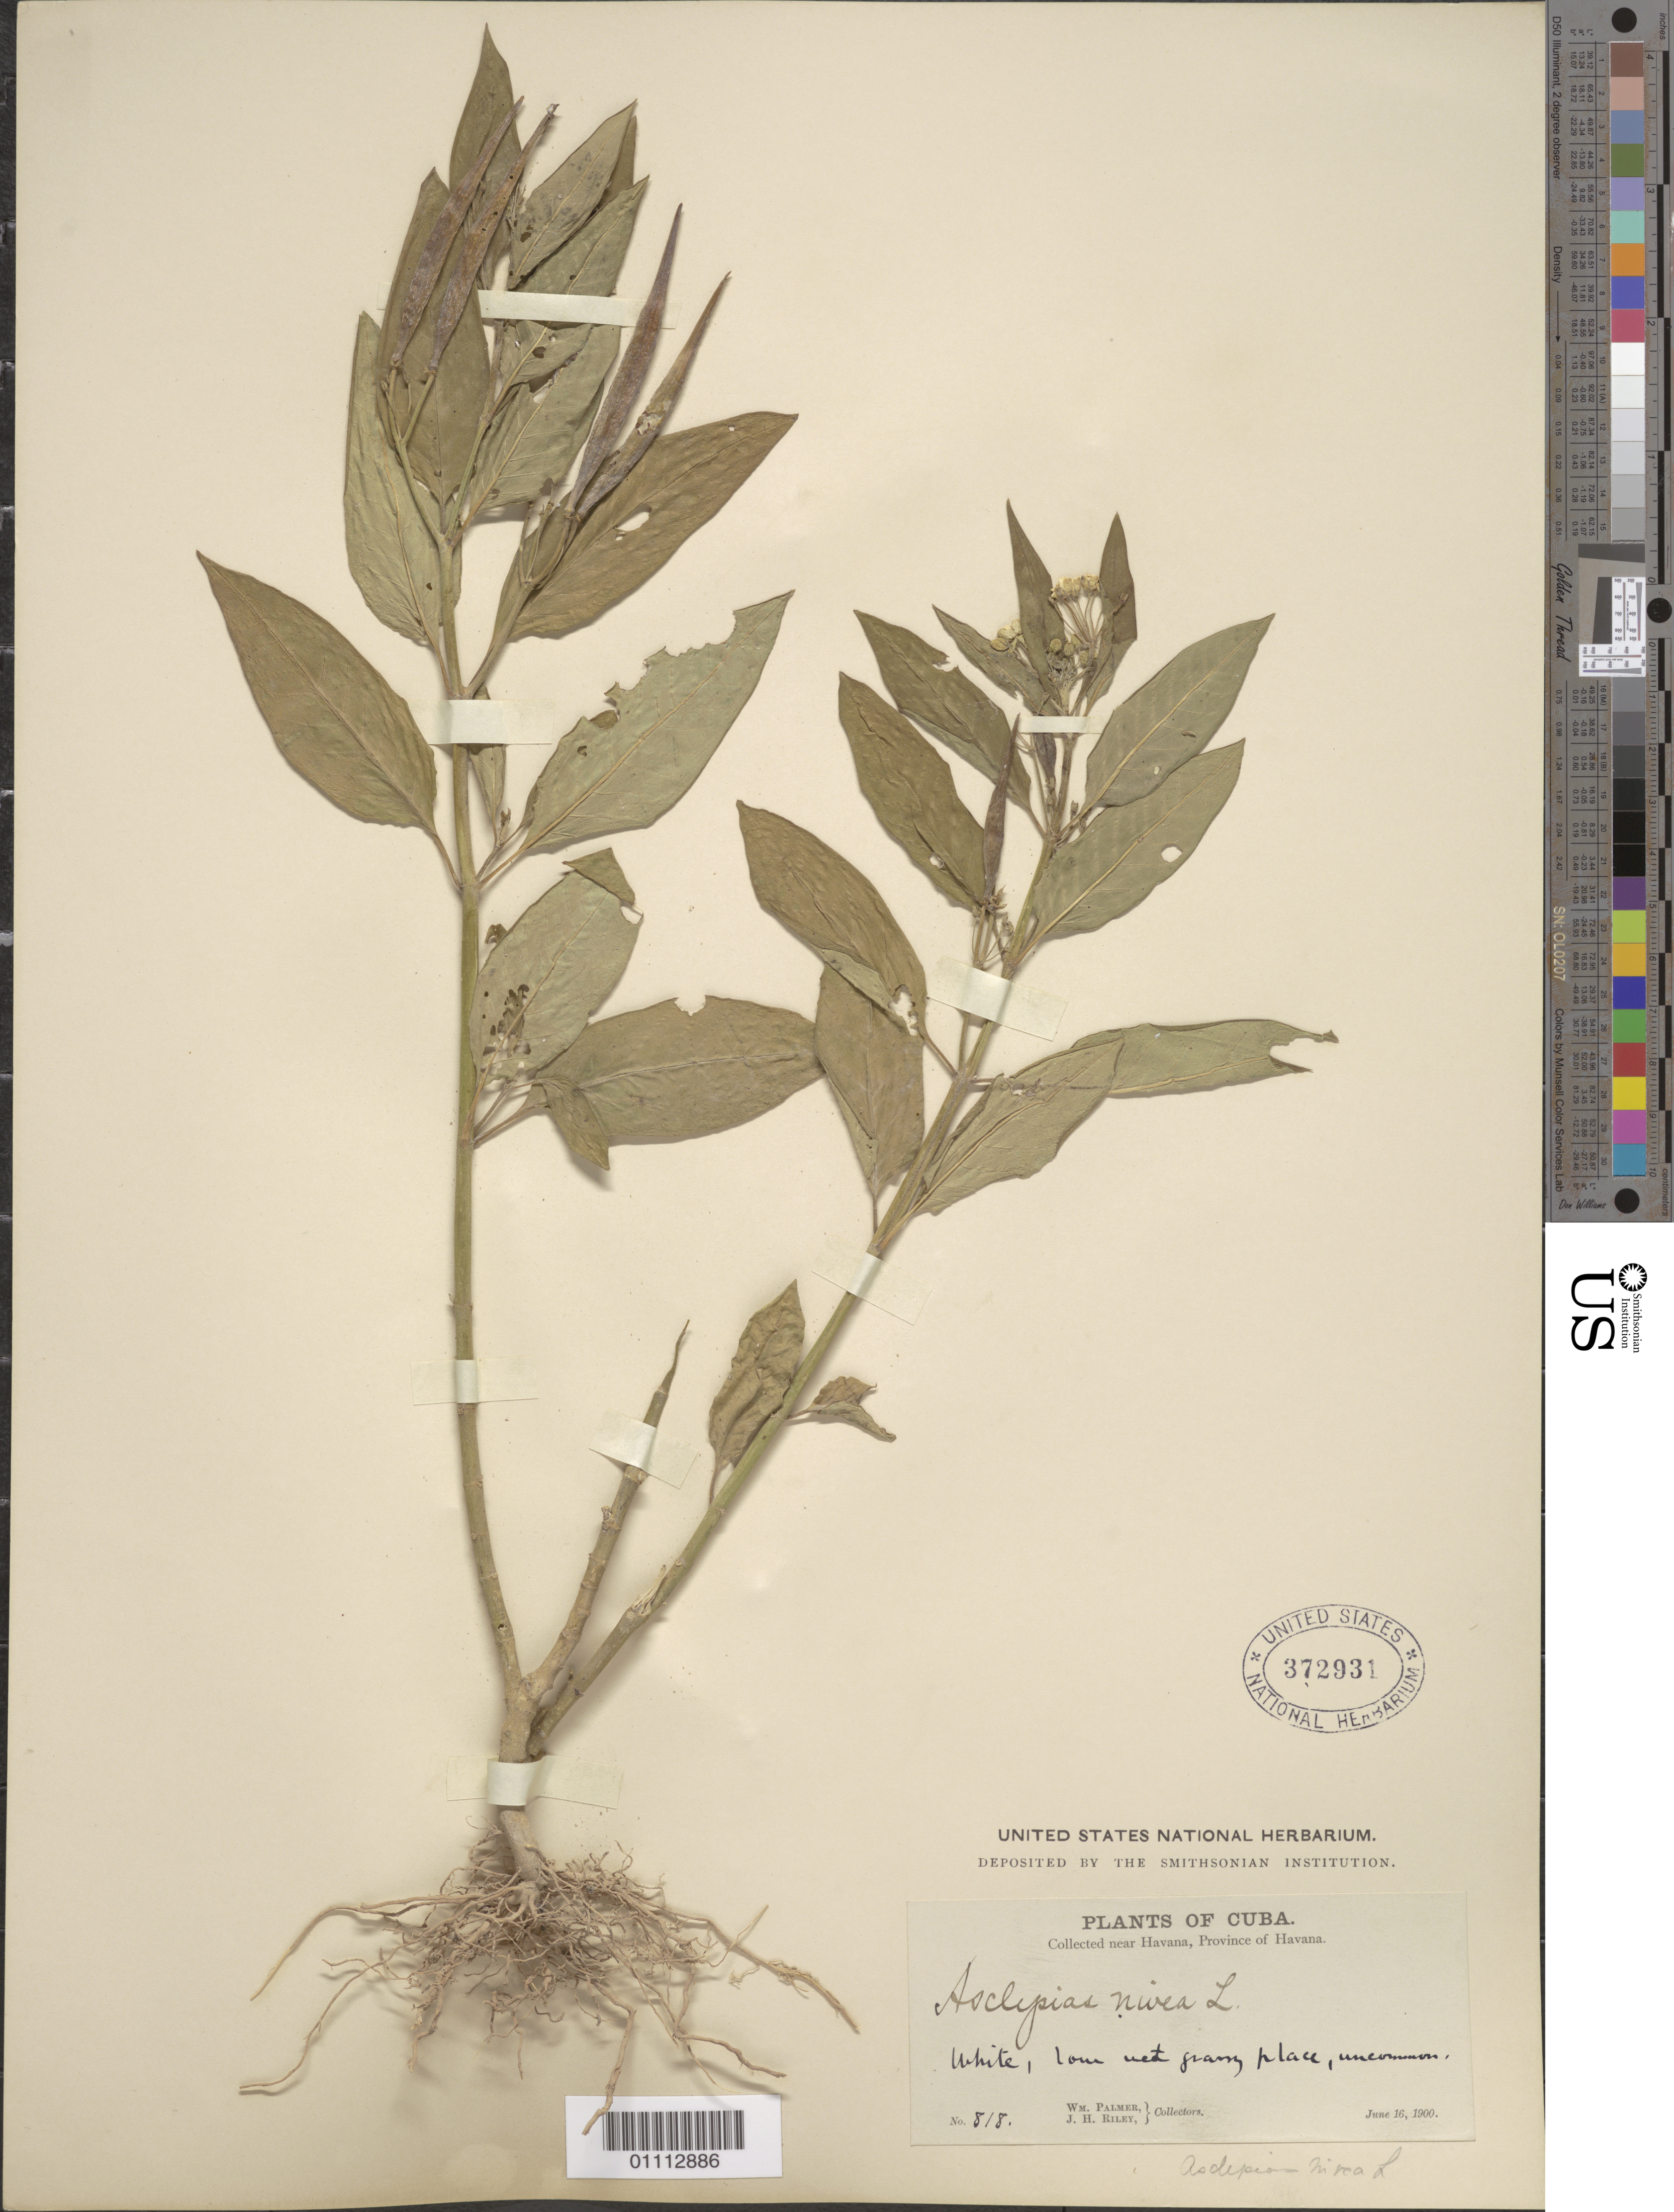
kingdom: Plantae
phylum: Tracheophyta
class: Magnoliopsida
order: Gentianales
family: Apocynaceae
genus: Asclepias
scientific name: Asclepias nivea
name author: L.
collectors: W. Palmer & J. H. Riley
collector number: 818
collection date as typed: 16 Jun 1900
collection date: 1900-06-16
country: Cuba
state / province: La Habana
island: Cuba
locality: Collected near Havana Low, wet grassy place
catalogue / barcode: US 372931